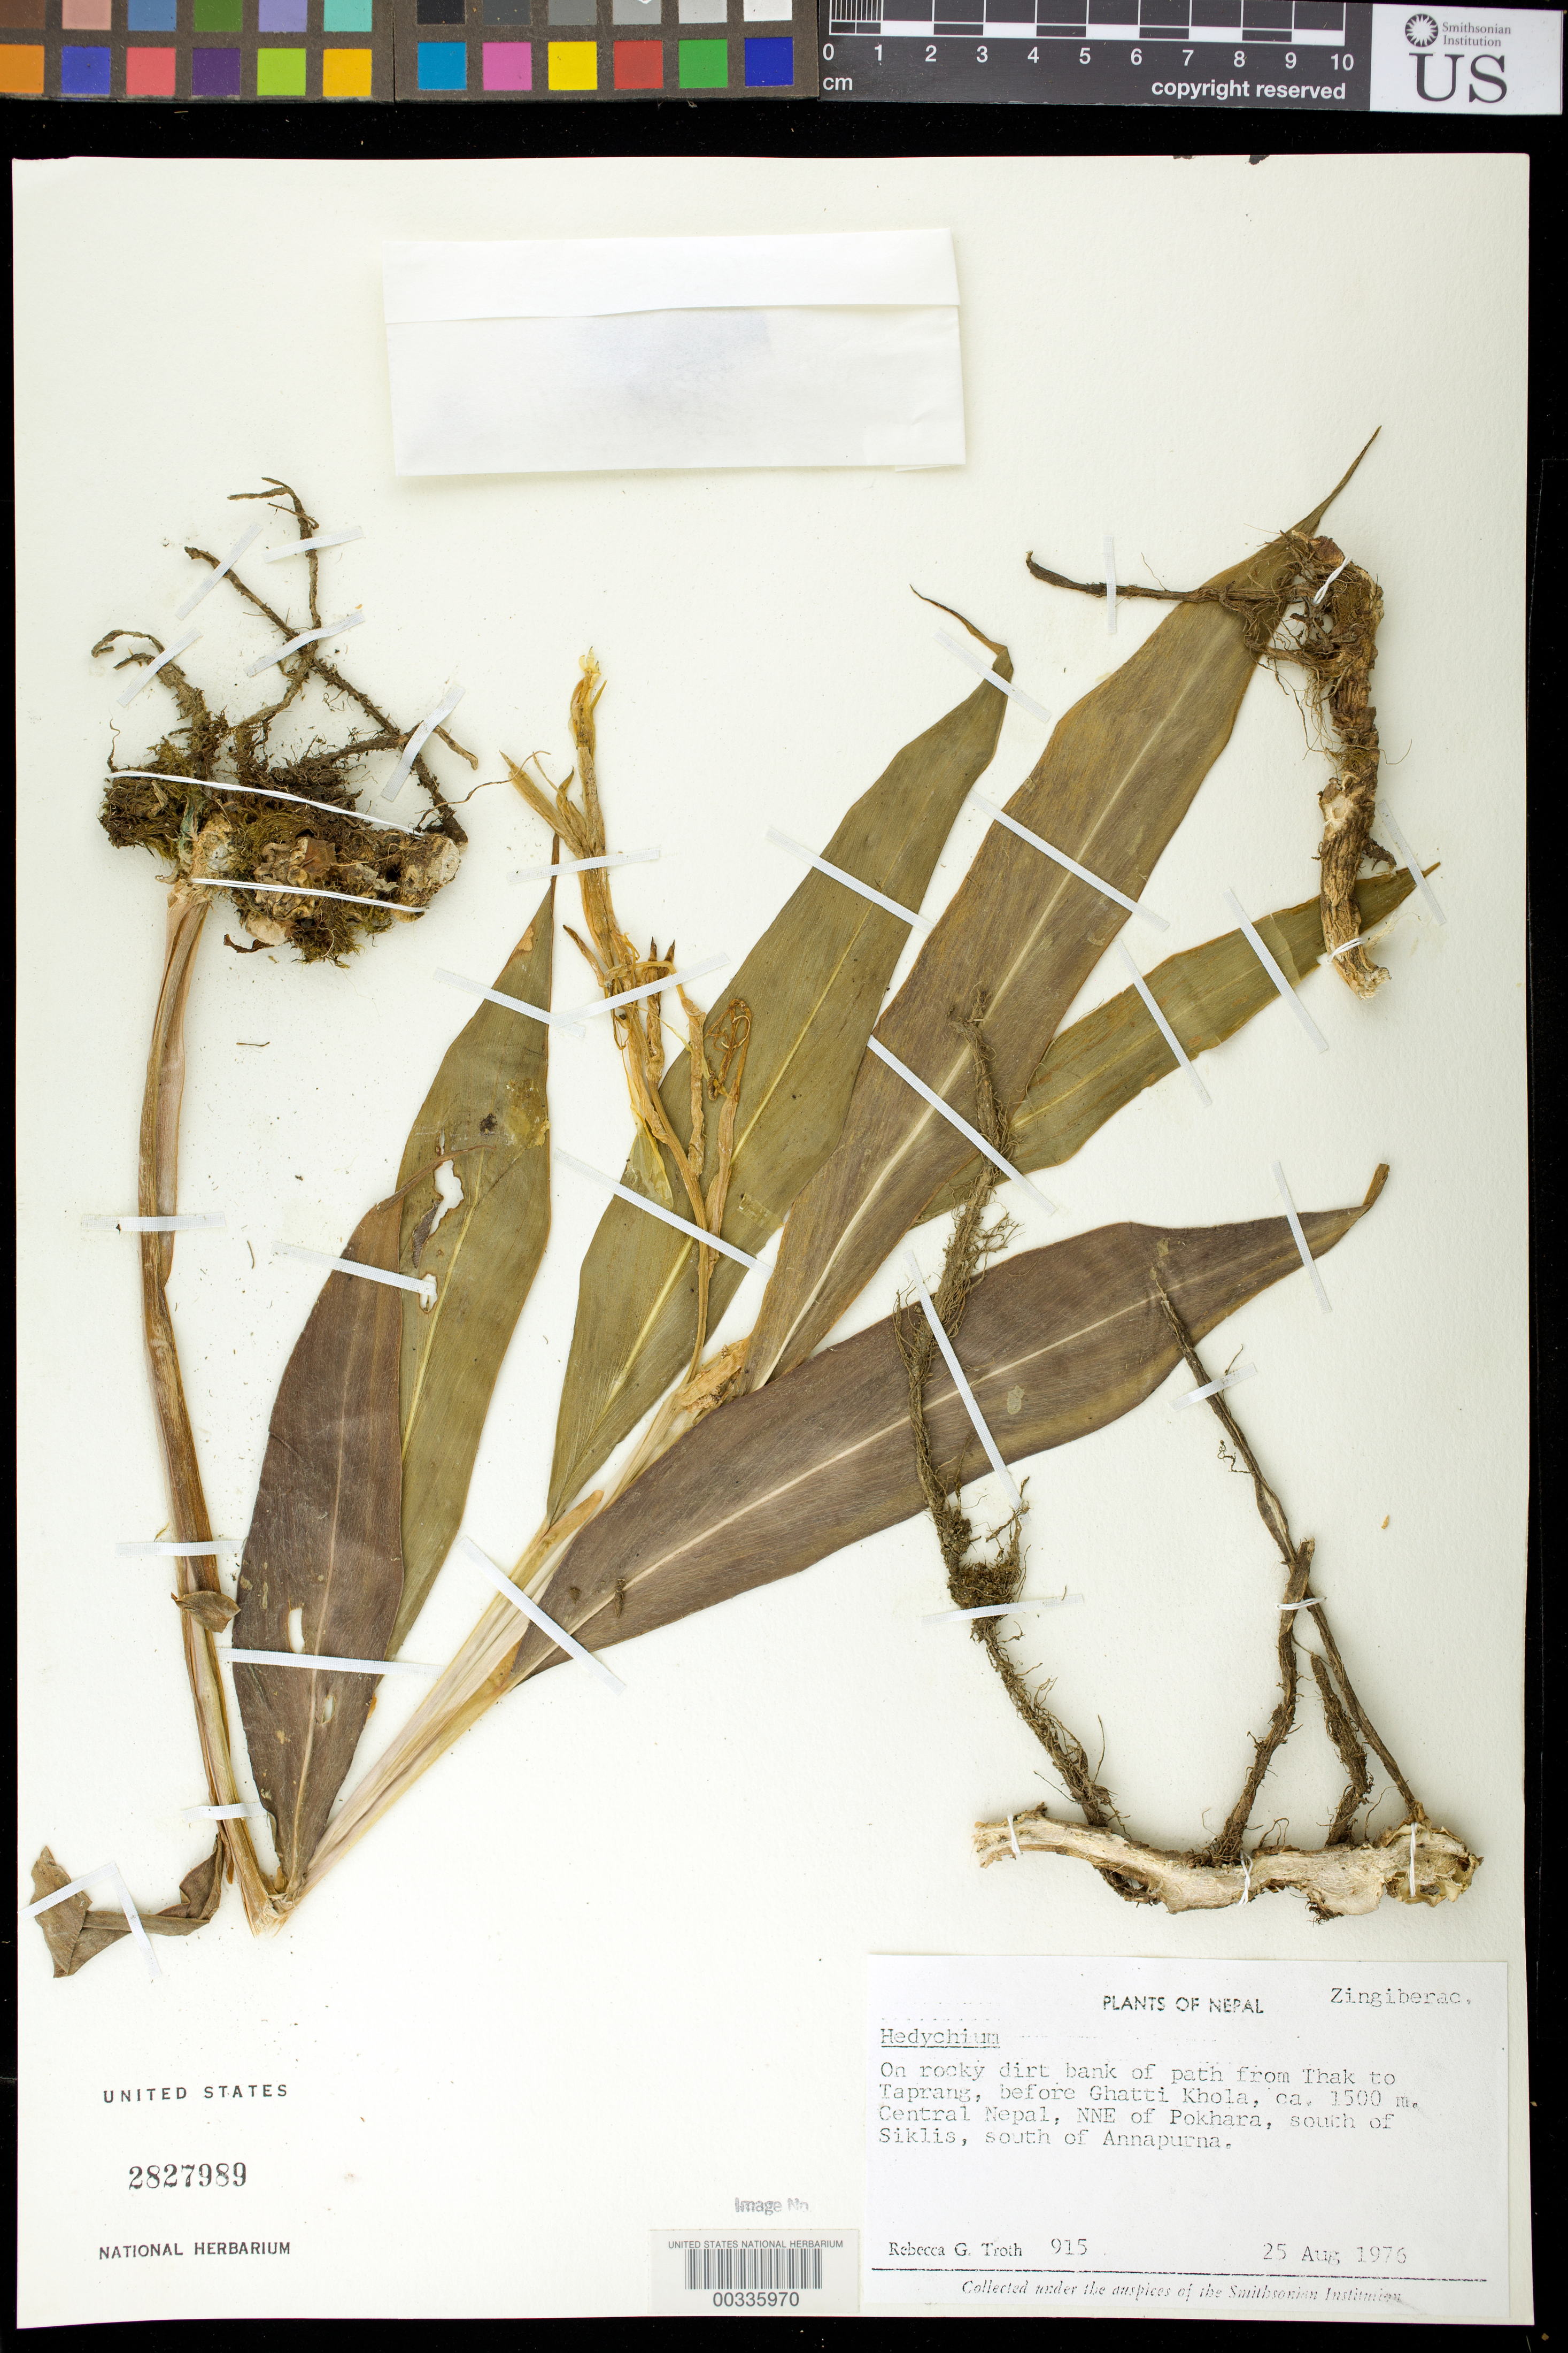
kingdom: Plantae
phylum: Tracheophyta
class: Liliopsida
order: Zingiberales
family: Zingiberaceae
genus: Hedychium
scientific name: Hedychium sp.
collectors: R. Troth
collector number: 915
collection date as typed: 25 Aug 1976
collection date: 1976-08-25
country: Nepal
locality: On rocky dirt bank of path from thak to taprang, before ghatti khola, central nepal, nne of pokhara, s of siklis, s of annapurna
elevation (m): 1500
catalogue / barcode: US 2827989